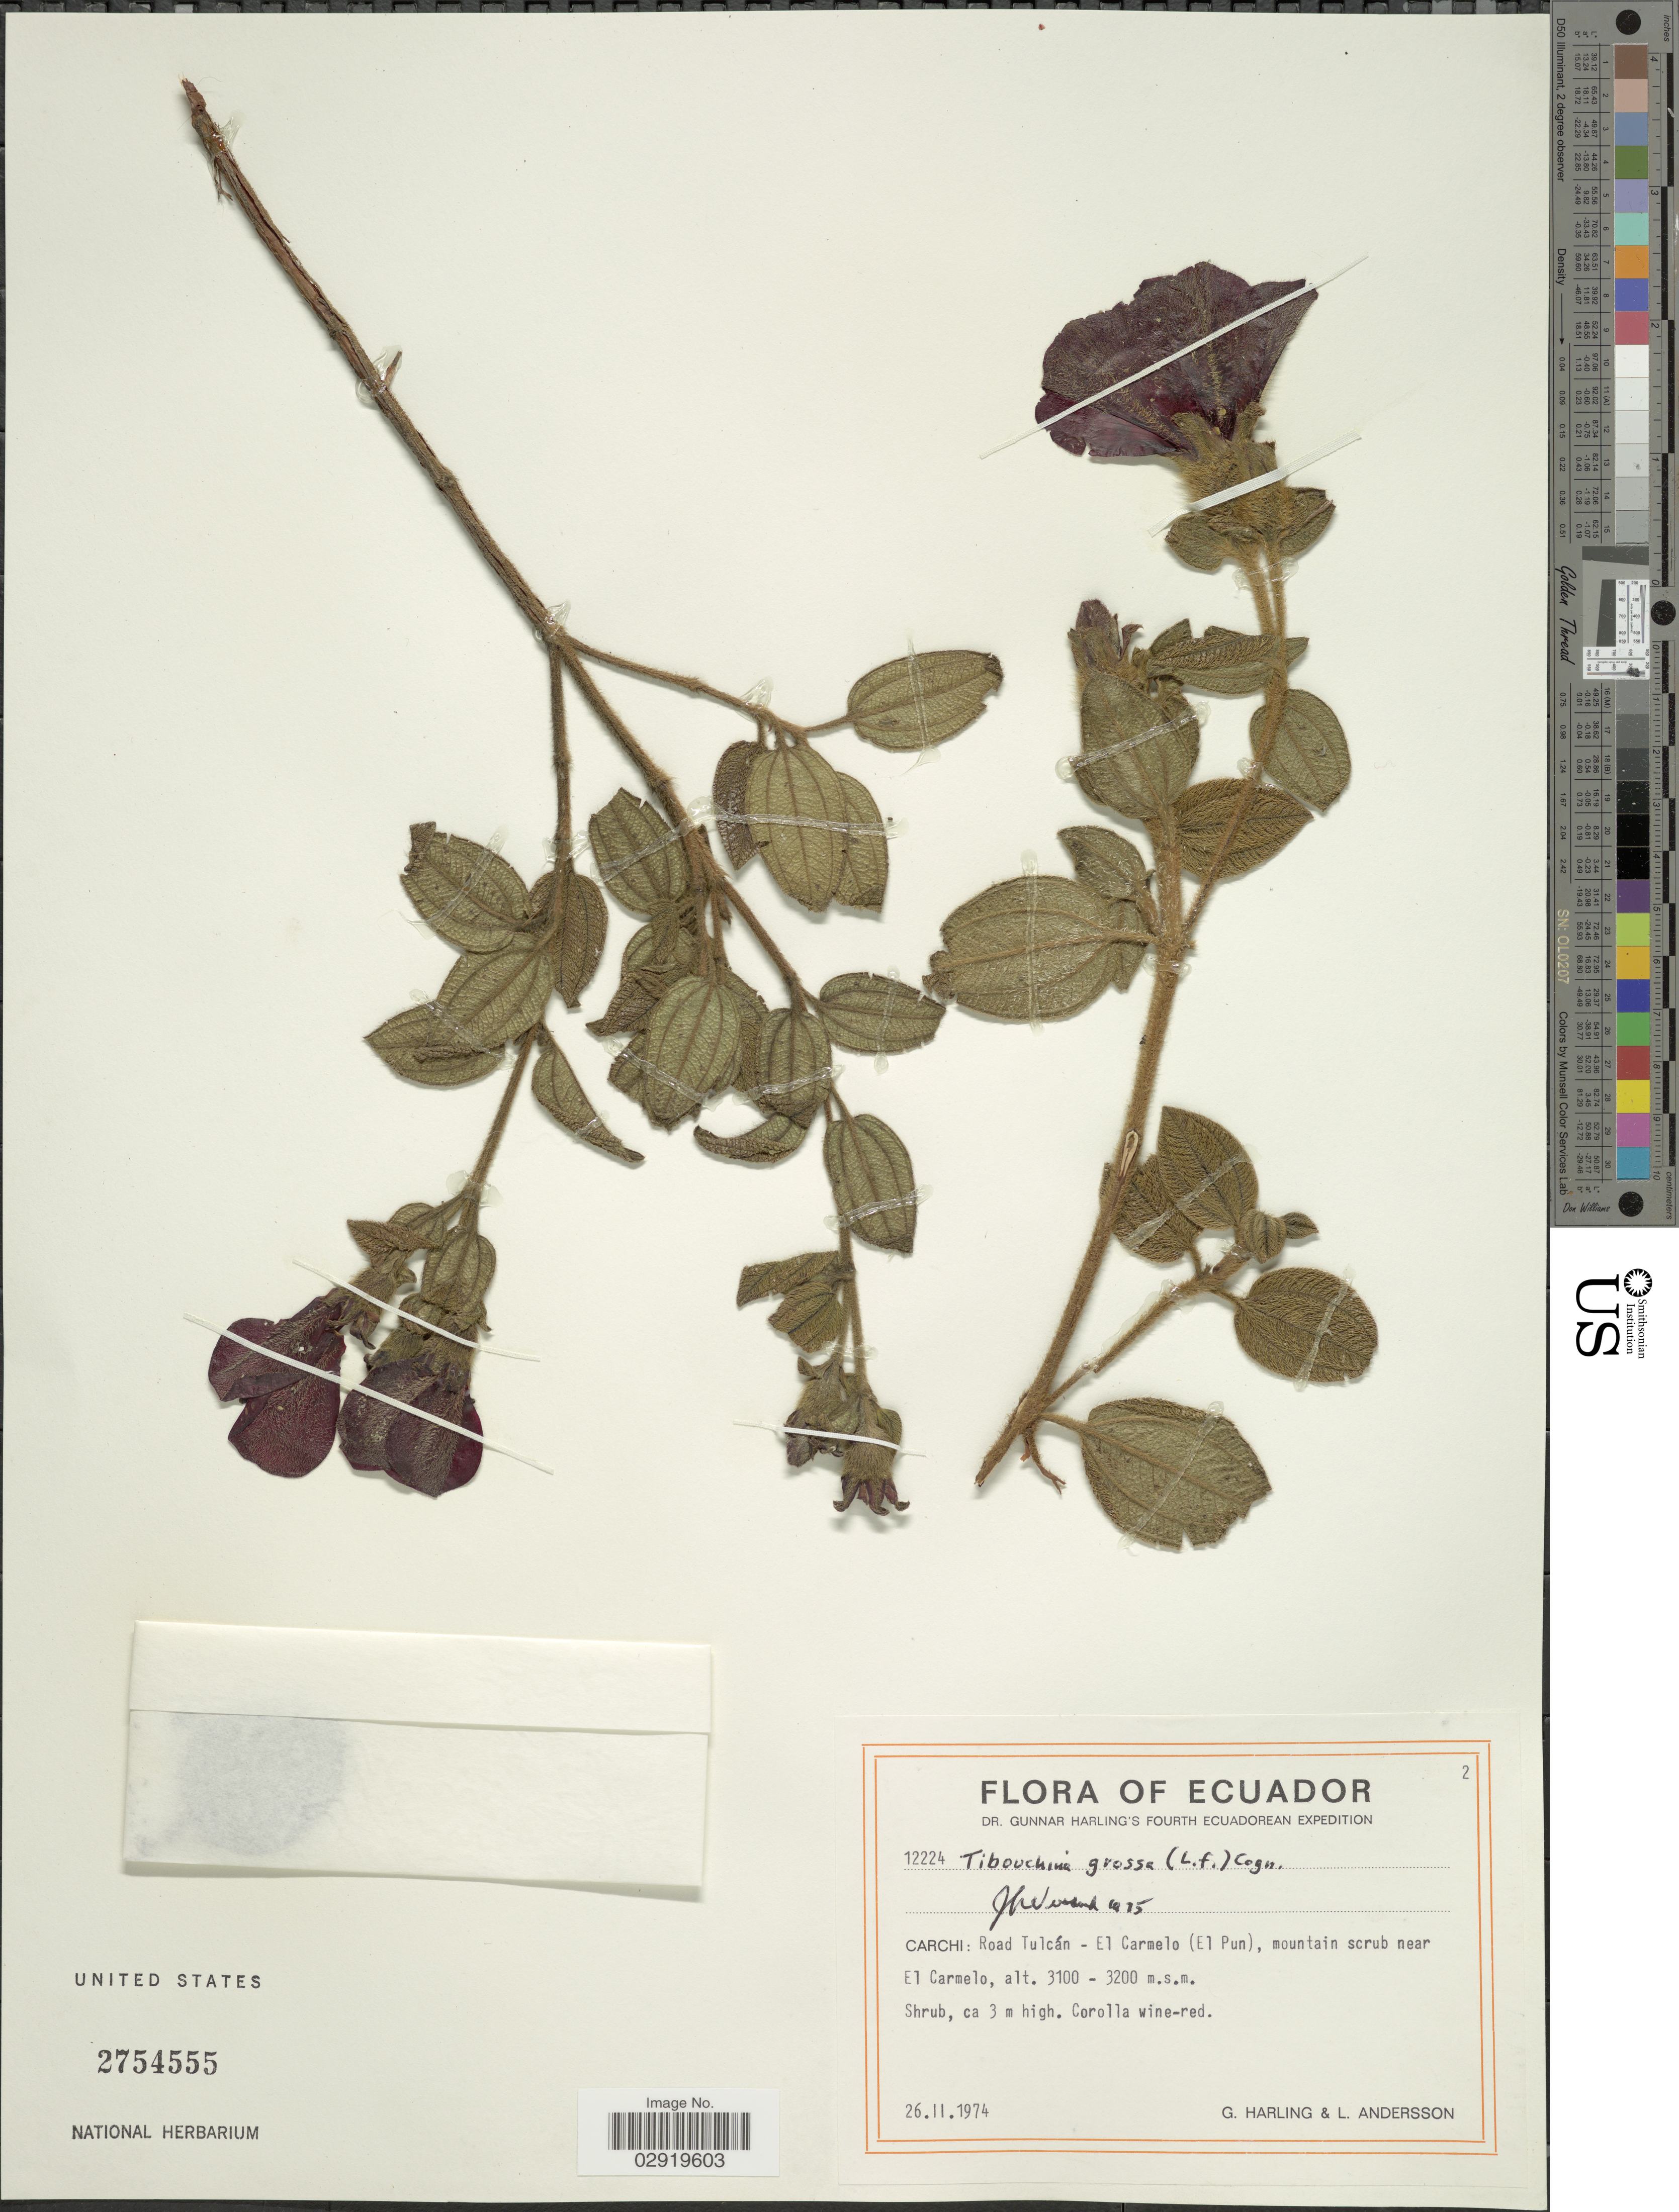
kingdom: Plantae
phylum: Tracheophyta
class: Magnoliopsida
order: Myrtales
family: Melastomataceae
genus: Chaetogastra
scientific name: Chaetogastra grossa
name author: (L. f.) P.J.F. Guim. & Michelang.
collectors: G. Harling & L. Andersson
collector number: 12224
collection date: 1974-02-26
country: Ecuador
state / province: Carchi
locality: Road Tulcán - El Carmelo (El Pun), mountain scrub near El Carmelo.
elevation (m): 3100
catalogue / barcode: US 2754555